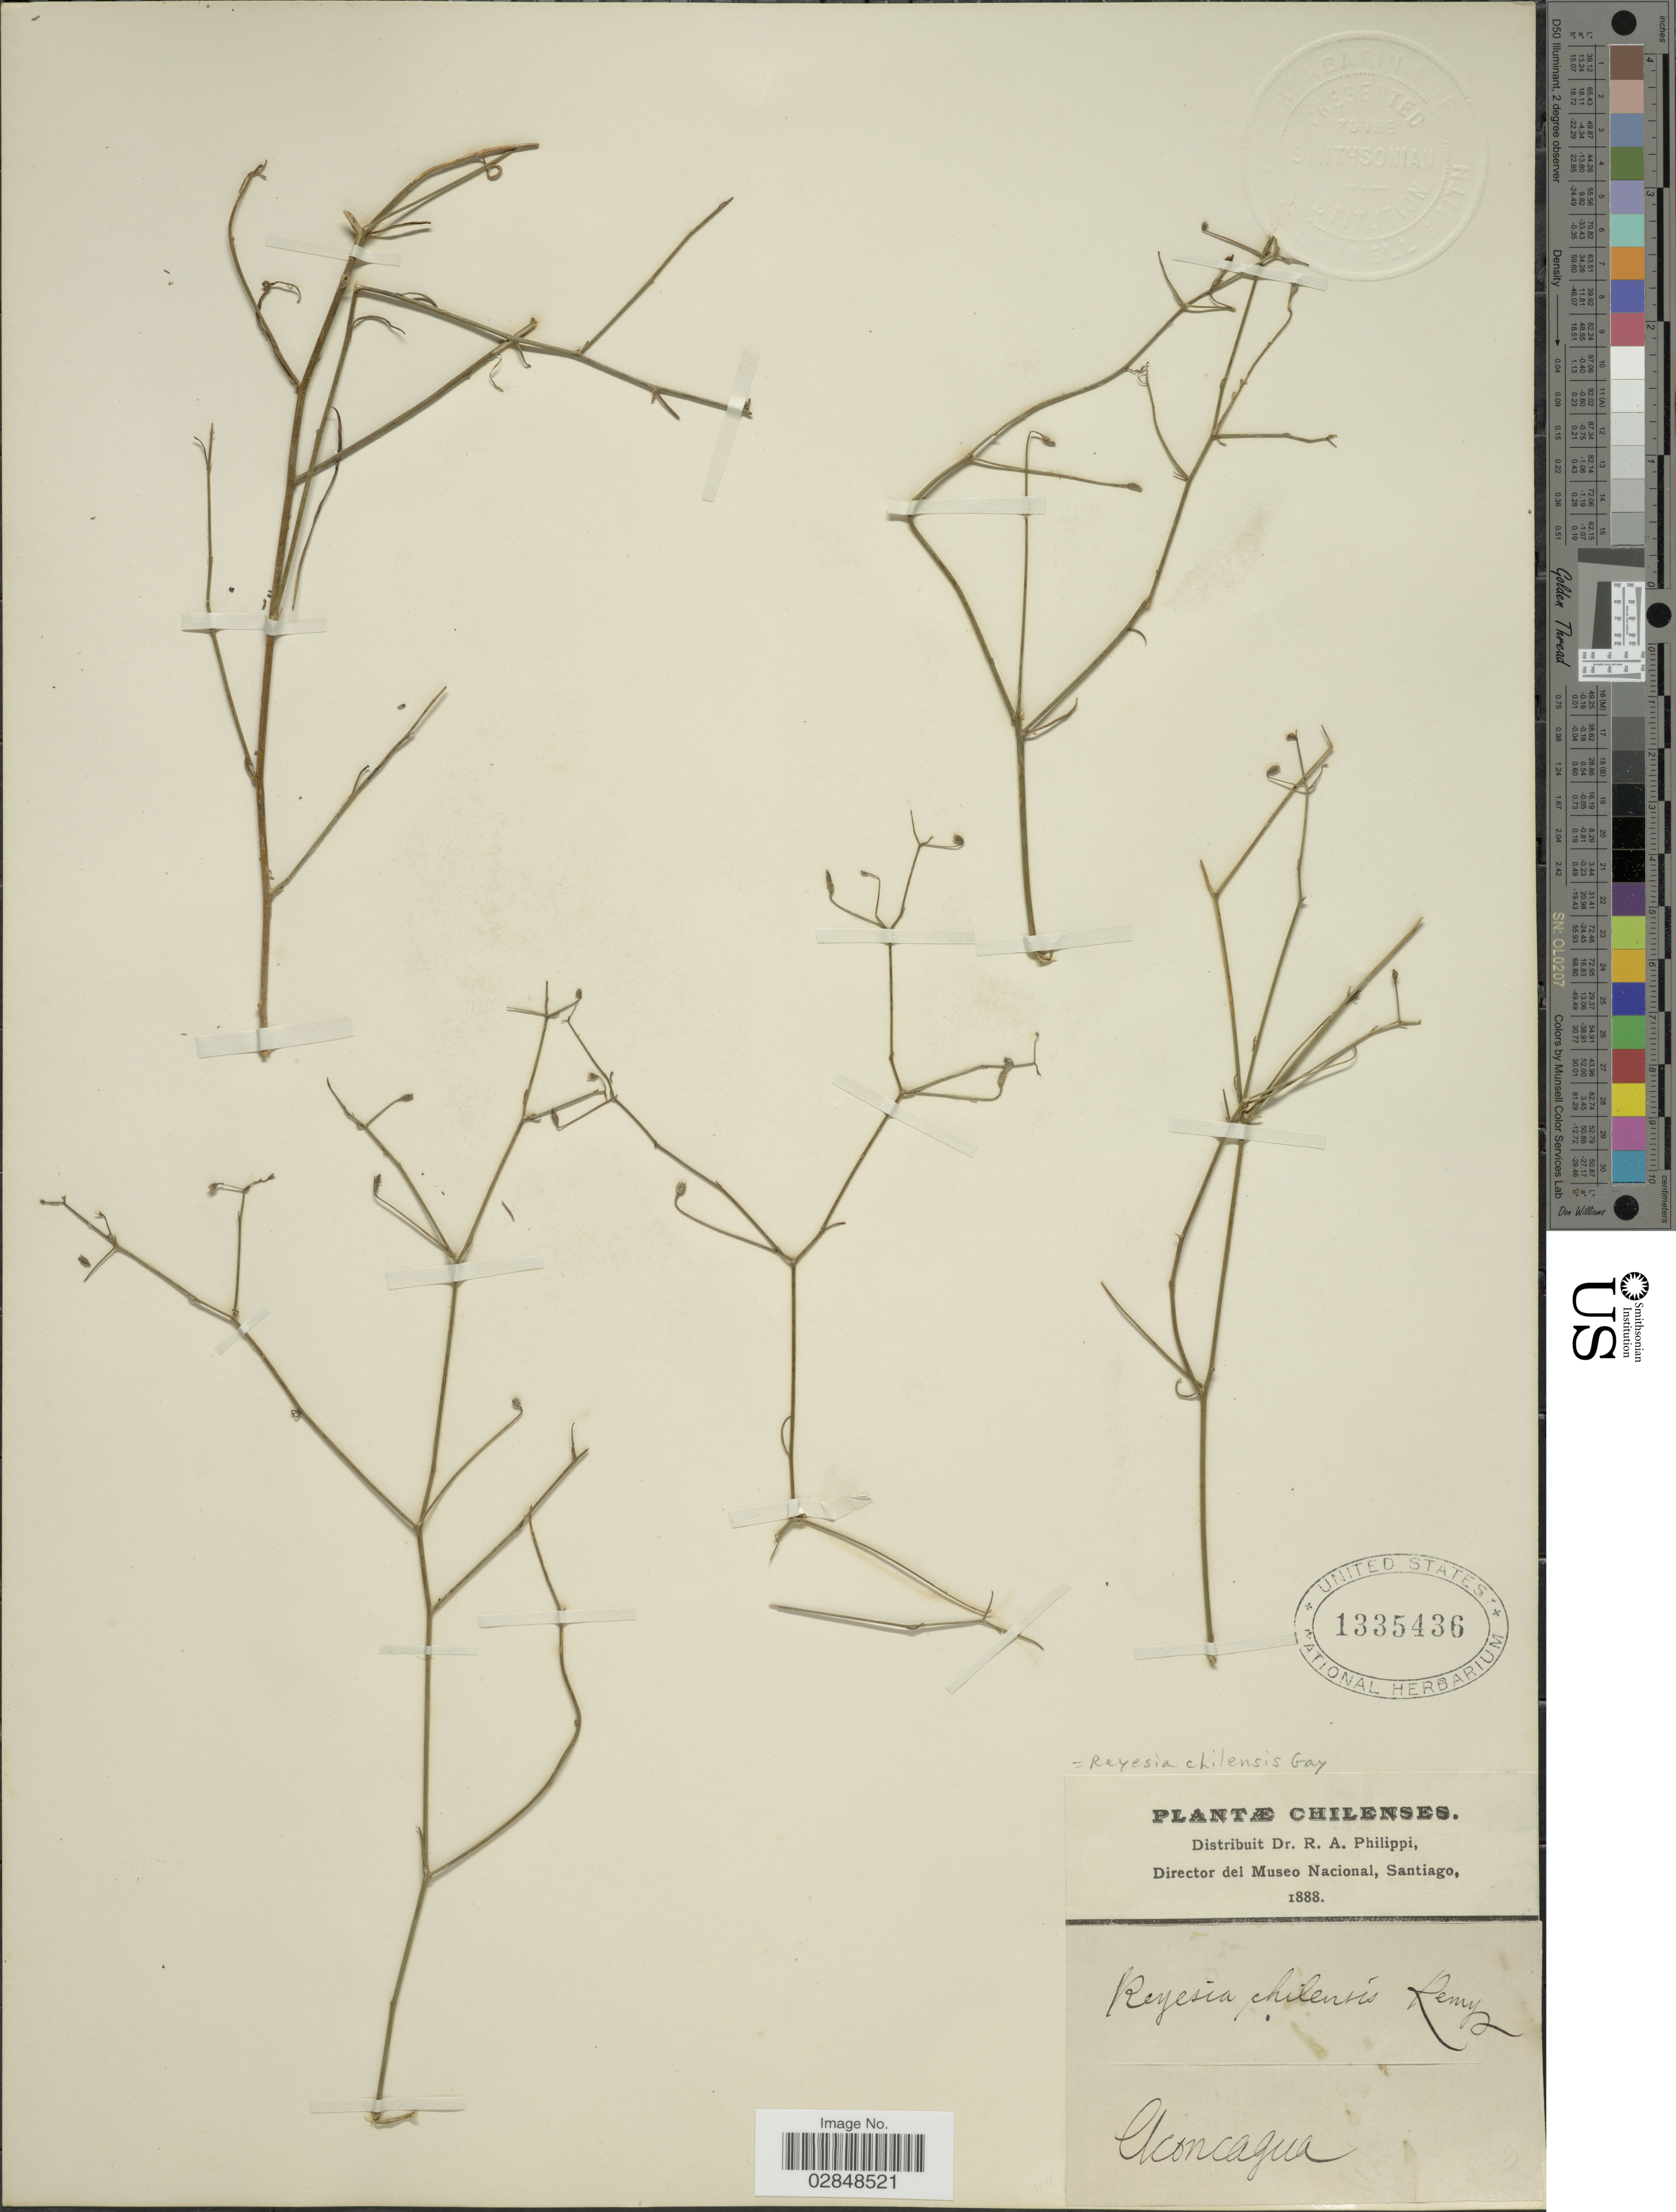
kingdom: Plantae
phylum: Tracheophyta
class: Magnoliopsida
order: Solanales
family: Solanaceae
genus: Reyesia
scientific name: Reyesia chilensis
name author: Gay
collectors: R. A. Philippi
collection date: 1888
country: Chile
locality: Aconcagua.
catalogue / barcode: US 1335436